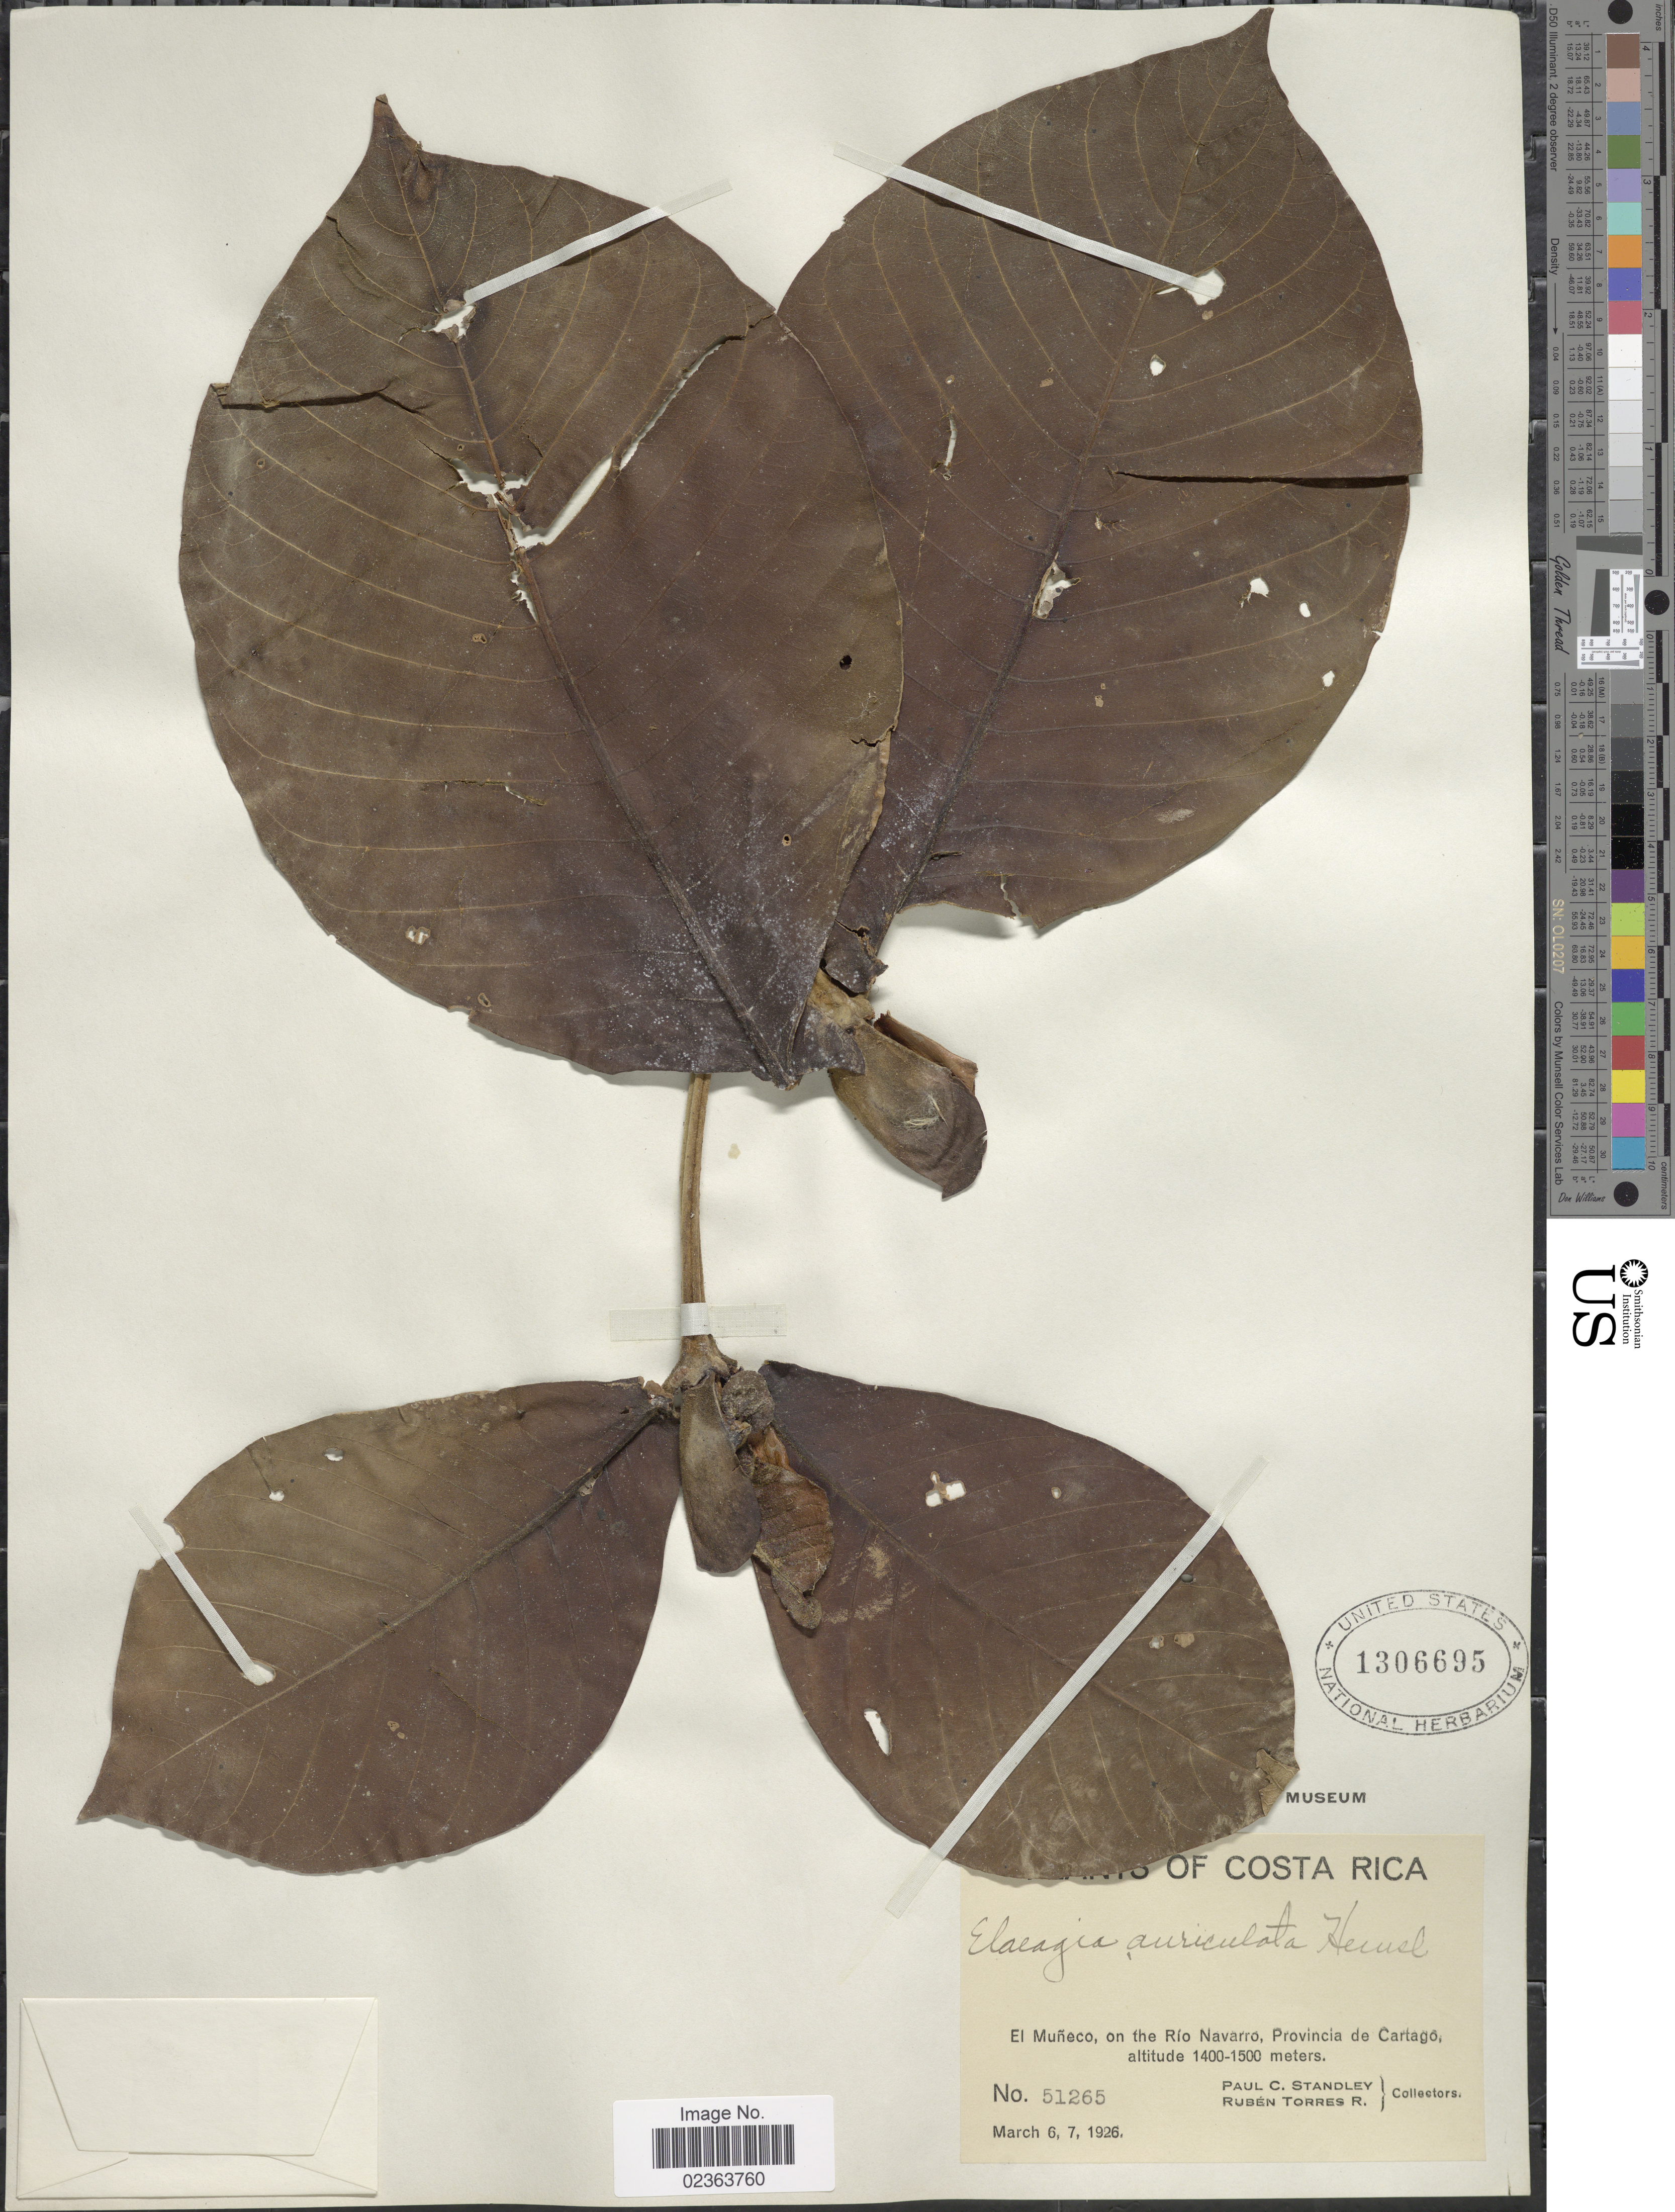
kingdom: Plantae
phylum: Tracheophyta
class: Magnoliopsida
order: Gentianales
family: Rubiaceae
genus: Elaeagia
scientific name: Elaeagia auriculata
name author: Hemsl.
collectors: P. C. Standley & R. Torres Rojas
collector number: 51265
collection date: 1926-03-06/1926-03-07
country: Costa Rica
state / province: Cartago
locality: El Muneco, on the Rio Navarro, Provincia de Cartago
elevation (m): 1400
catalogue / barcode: US 1306695